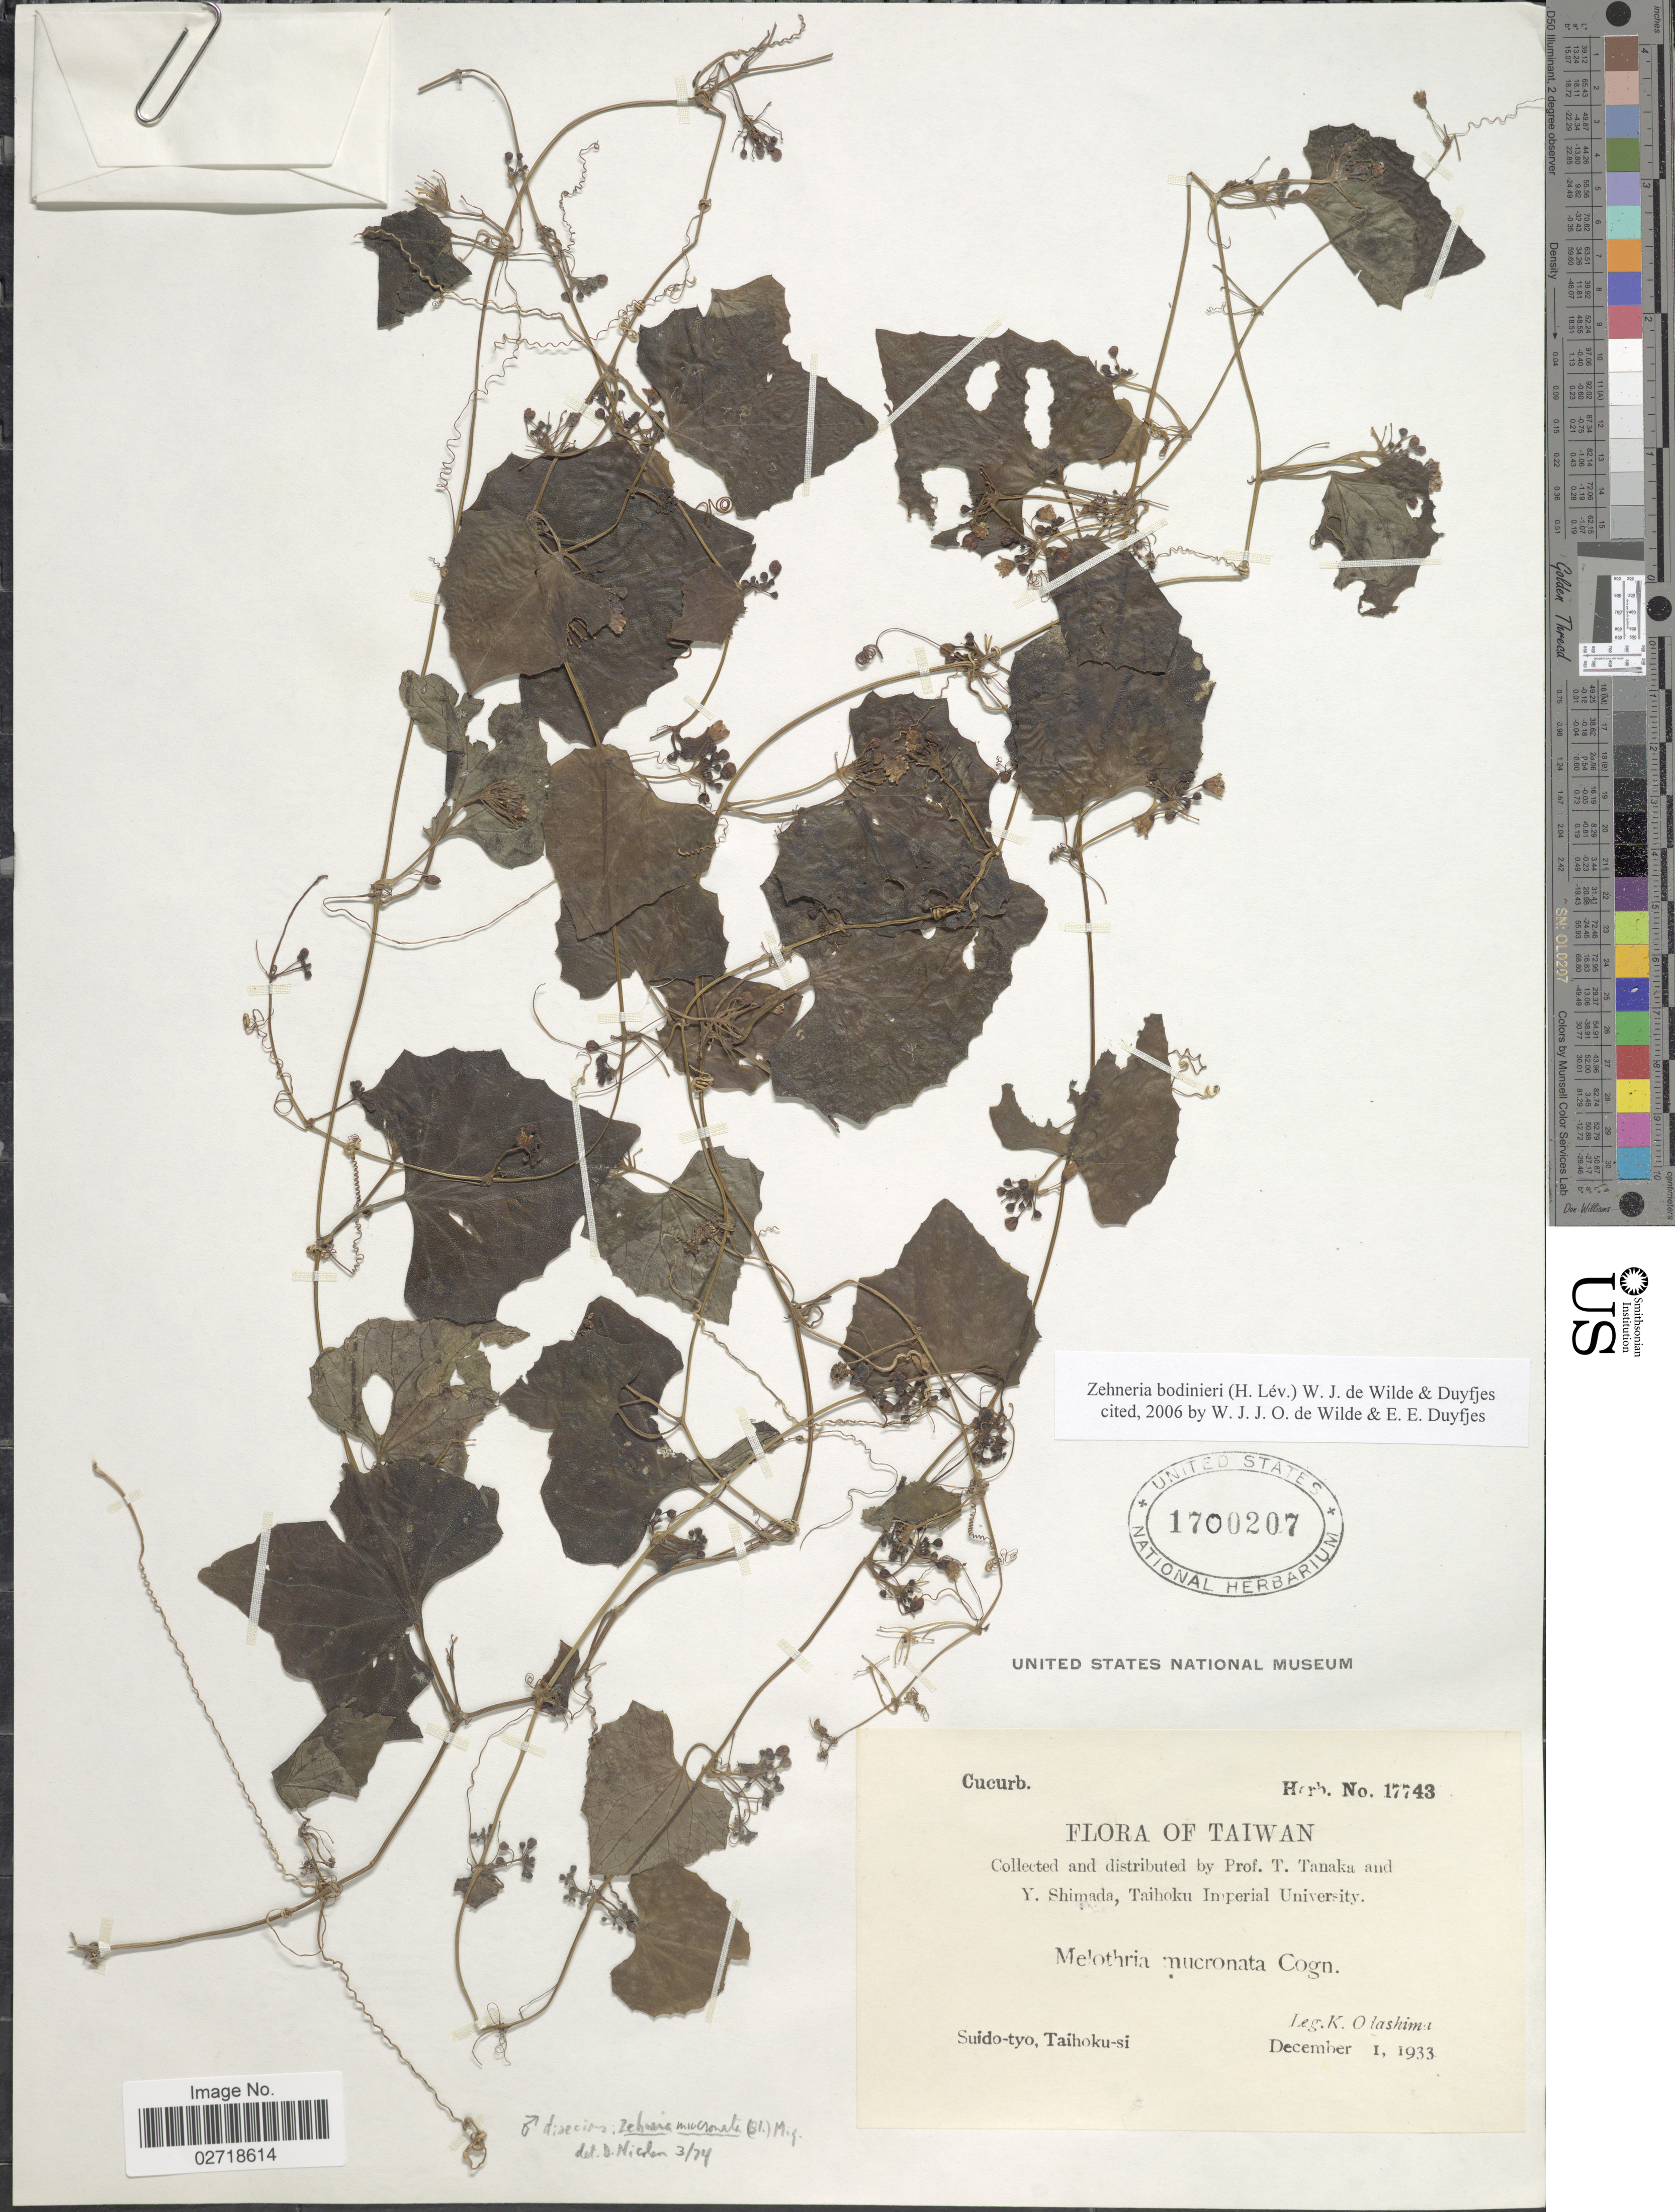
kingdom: Plantae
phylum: Tracheophyta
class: Magnoliopsida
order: Cucurbitales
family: Cucurbitaceae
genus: Zehneria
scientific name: Zehneria bodinieri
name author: (H. Lév.) W.J. de Wilde & Duyfjes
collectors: K. Odashima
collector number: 17743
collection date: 1933-12-01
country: Taiwan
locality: Suido-tyo, Taihoku-si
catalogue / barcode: US 1700207